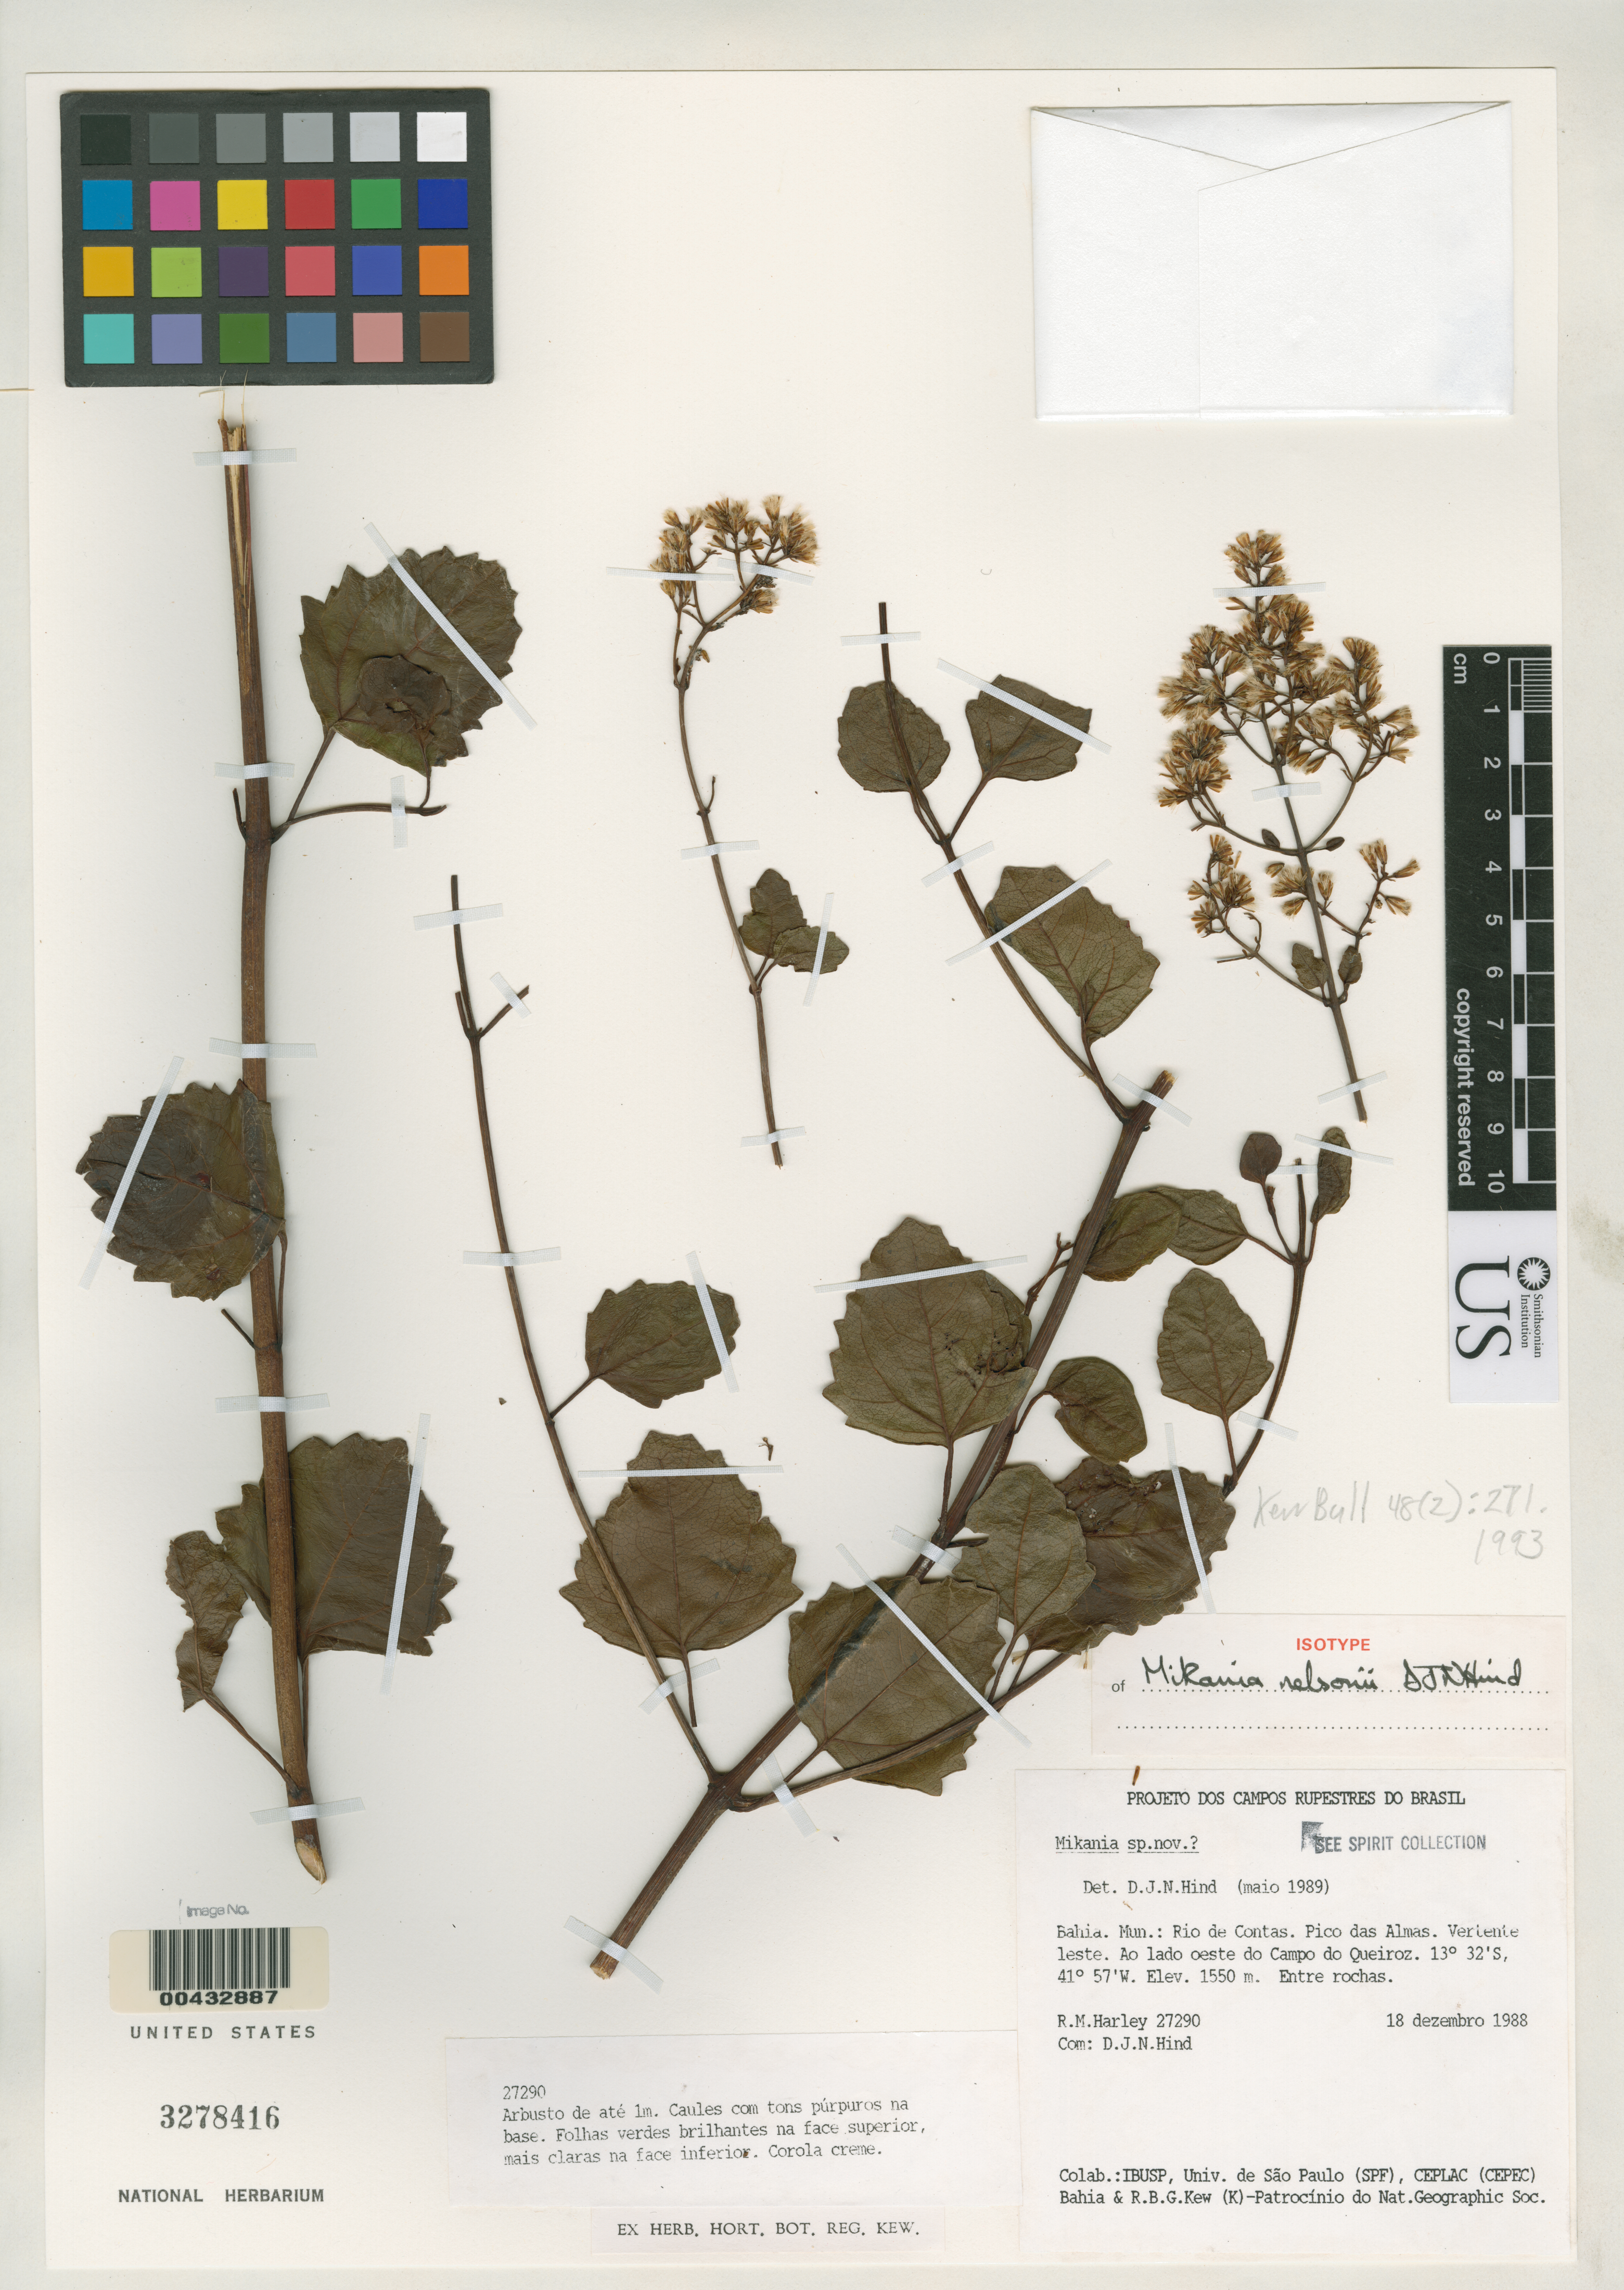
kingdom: Plantae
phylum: Tracheophyta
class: Magnoliopsida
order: Asterales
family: Asteraceae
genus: Mikania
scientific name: Mikania nelsonii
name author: D.J.N. Hind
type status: Isotype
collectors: R. M. Harley & D. J. N. Hind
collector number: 27290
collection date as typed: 18 Dec 1988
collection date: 1988-12-18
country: Brazil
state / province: Bahia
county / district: Rio de Contas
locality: Pico das Almas, Vertente Leste, ao Lado oeste do Campo do Queiroz.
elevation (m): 1550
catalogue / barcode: US 3278416